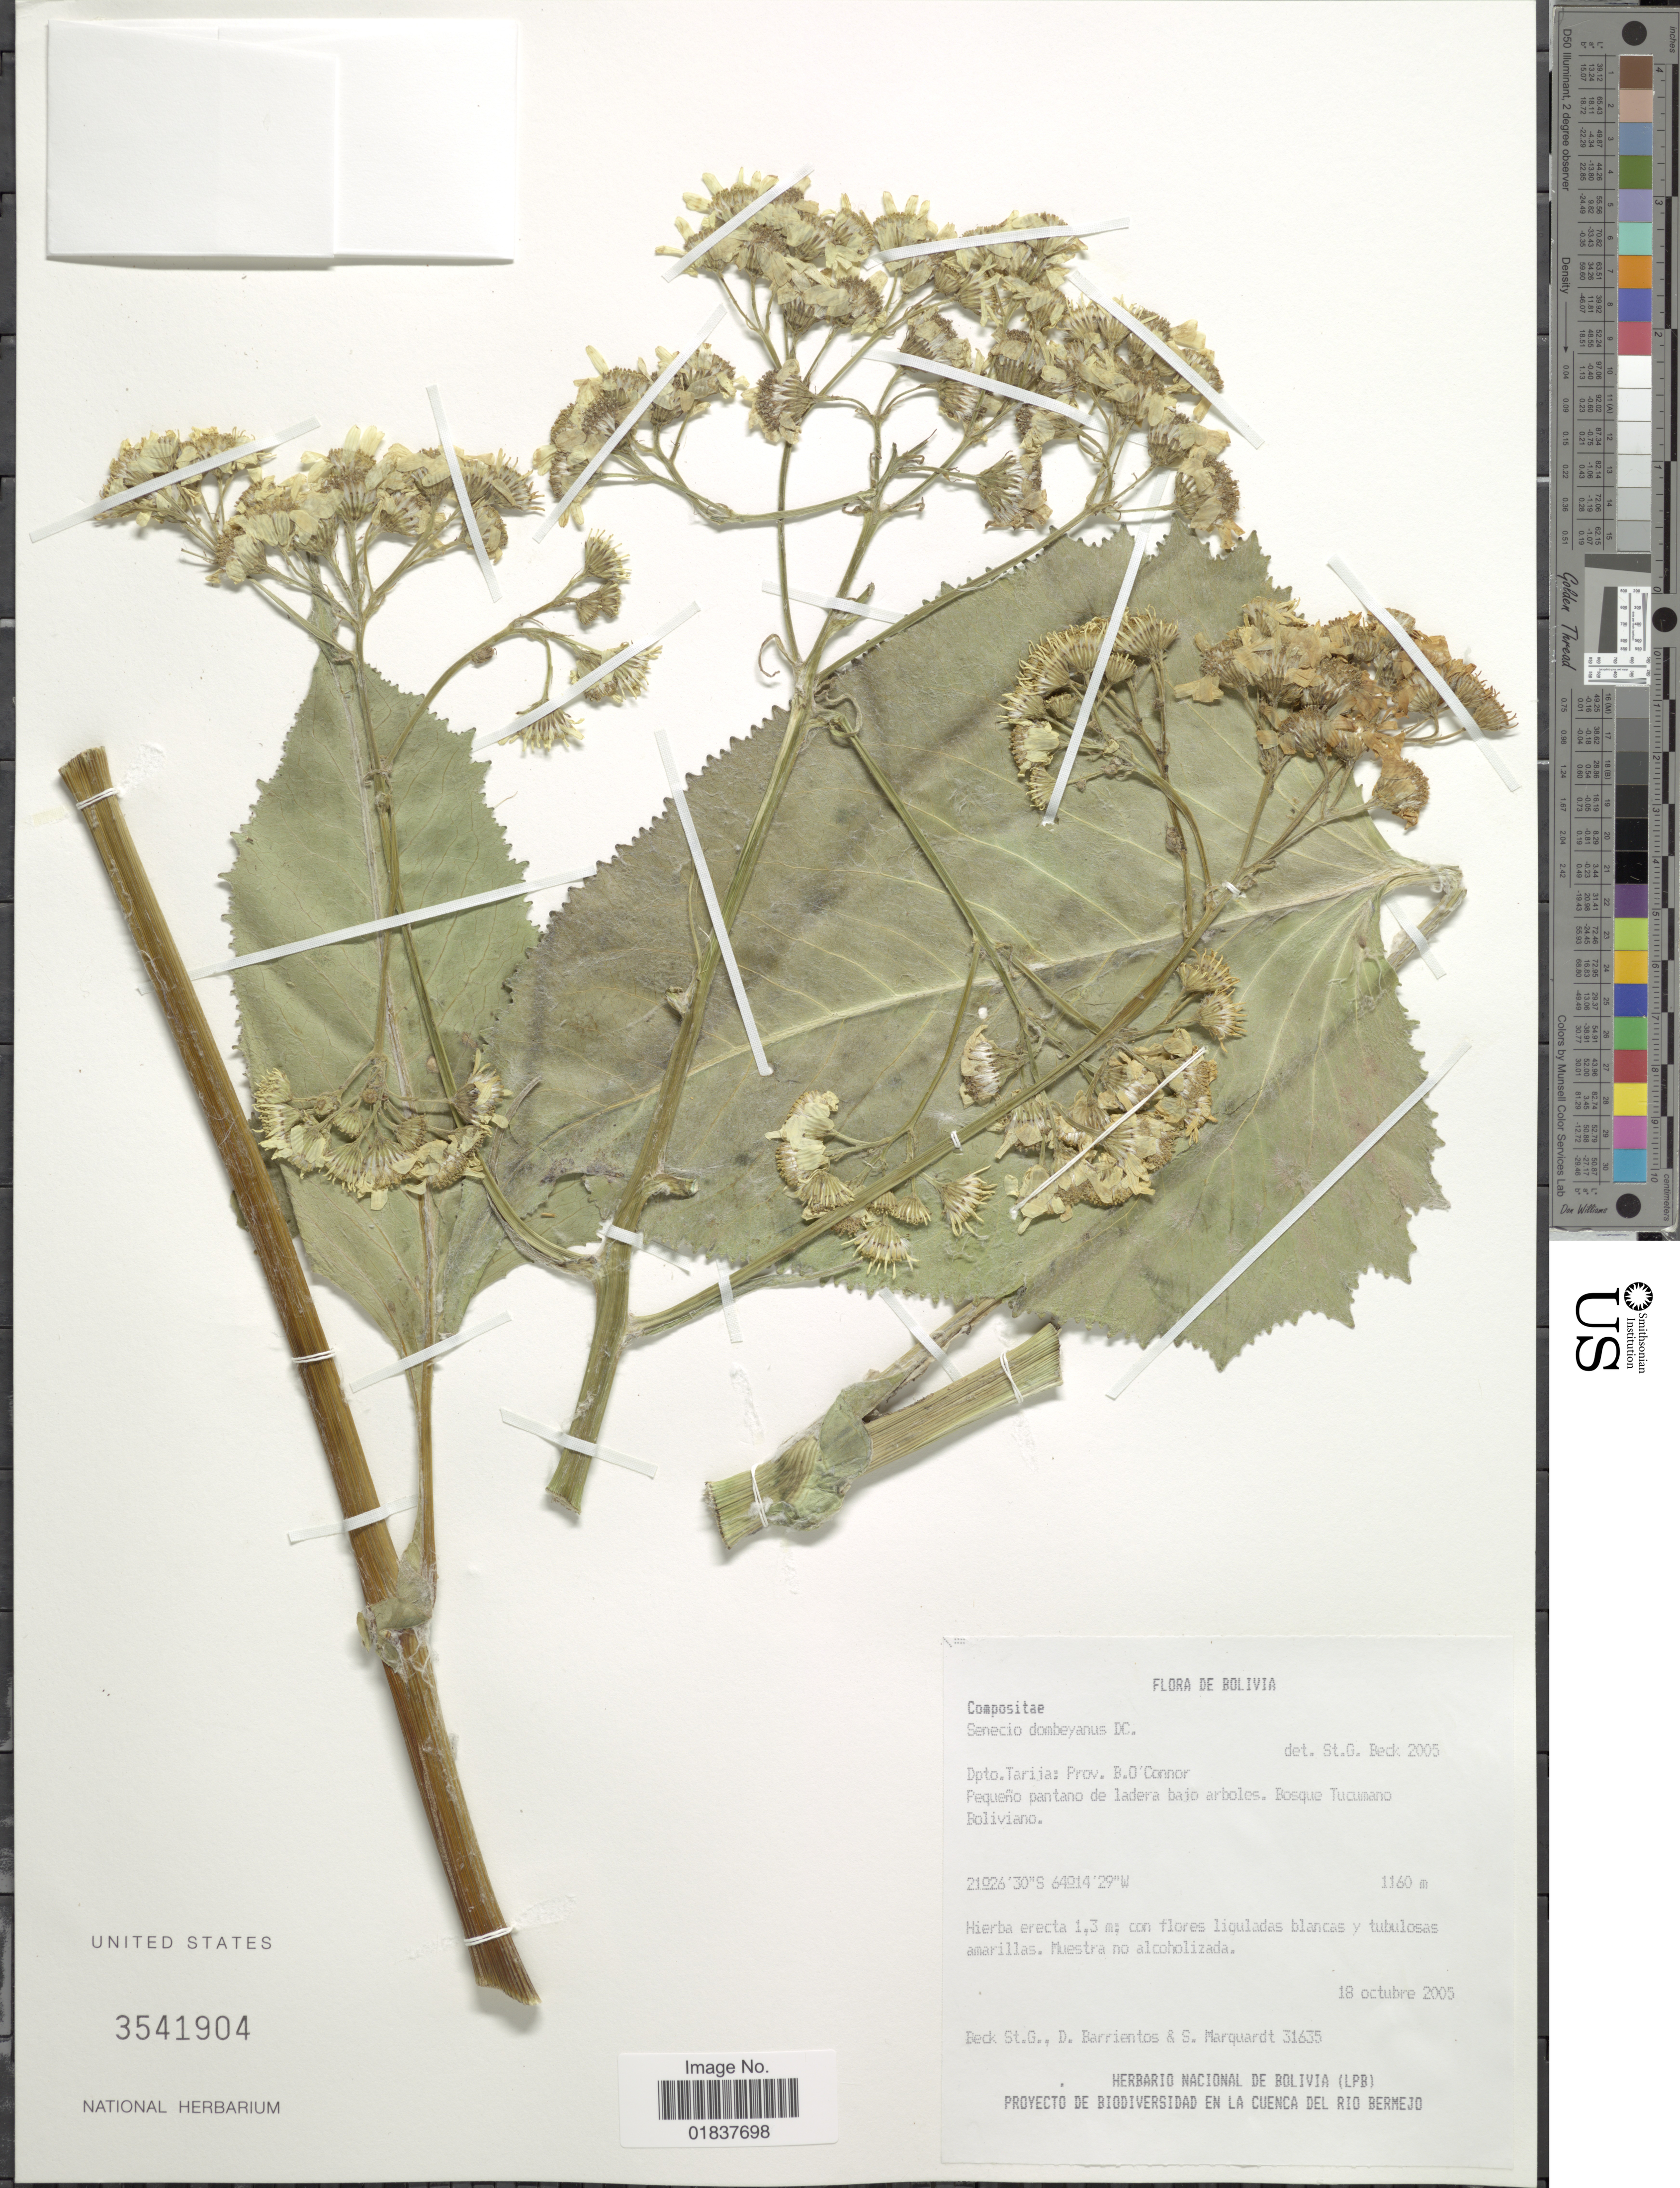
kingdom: Plantae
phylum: Tracheophyta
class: Magnoliopsida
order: Asterales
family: Asteraceae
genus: Senecio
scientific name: Senecio dombeyanus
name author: DC.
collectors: S. G. Beck, D. Barrientos & S. Marquardt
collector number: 31635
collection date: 2005-10-18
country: Bolivia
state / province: Tarija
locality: Prov. B. O'Connor, Pequeno pantano de ladera bajo arboles, Bosque Tucumano Boliviano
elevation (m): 1160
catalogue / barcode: US 3541904